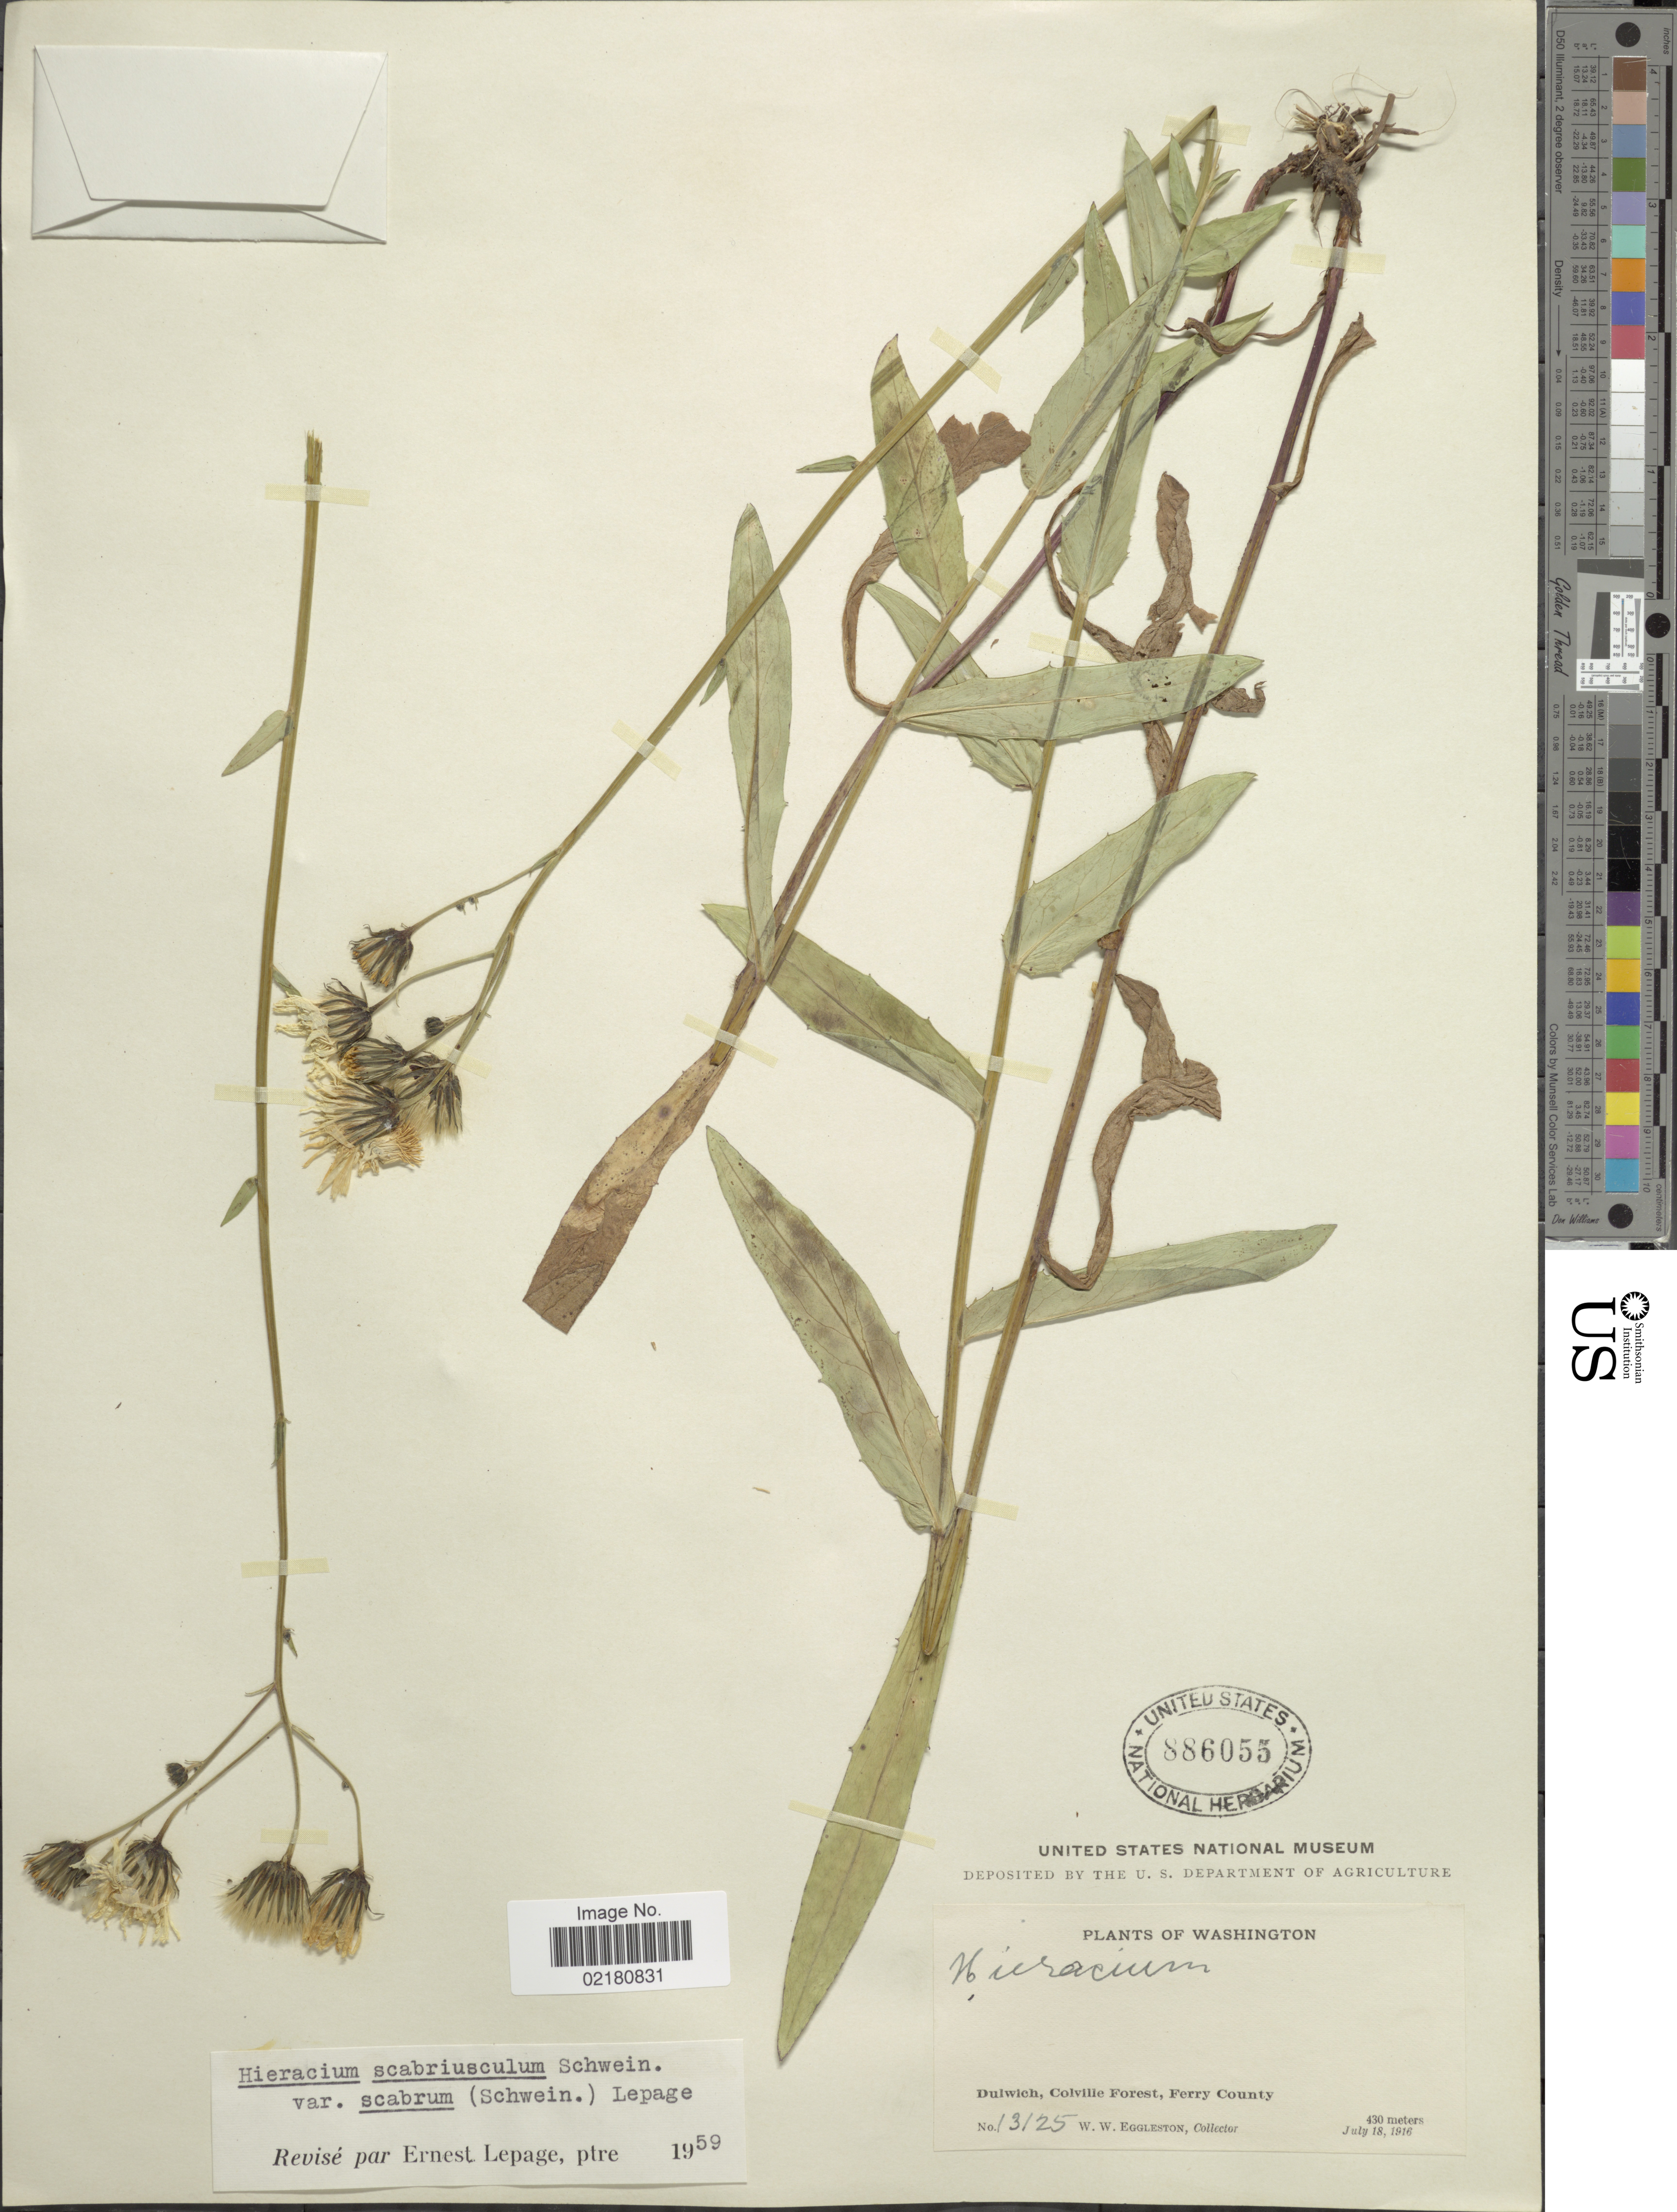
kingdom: Plantae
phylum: Tracheophyta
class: Magnoliopsida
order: Asterales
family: Asteraceae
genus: Hieracium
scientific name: Hieracium umbellatum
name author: L.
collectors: W. W. Eggleston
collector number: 13125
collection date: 1916-07-18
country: United States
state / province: Washington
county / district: Ferry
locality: Dulwich, Colville Forest, Ferry County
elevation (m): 430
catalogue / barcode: US 886055